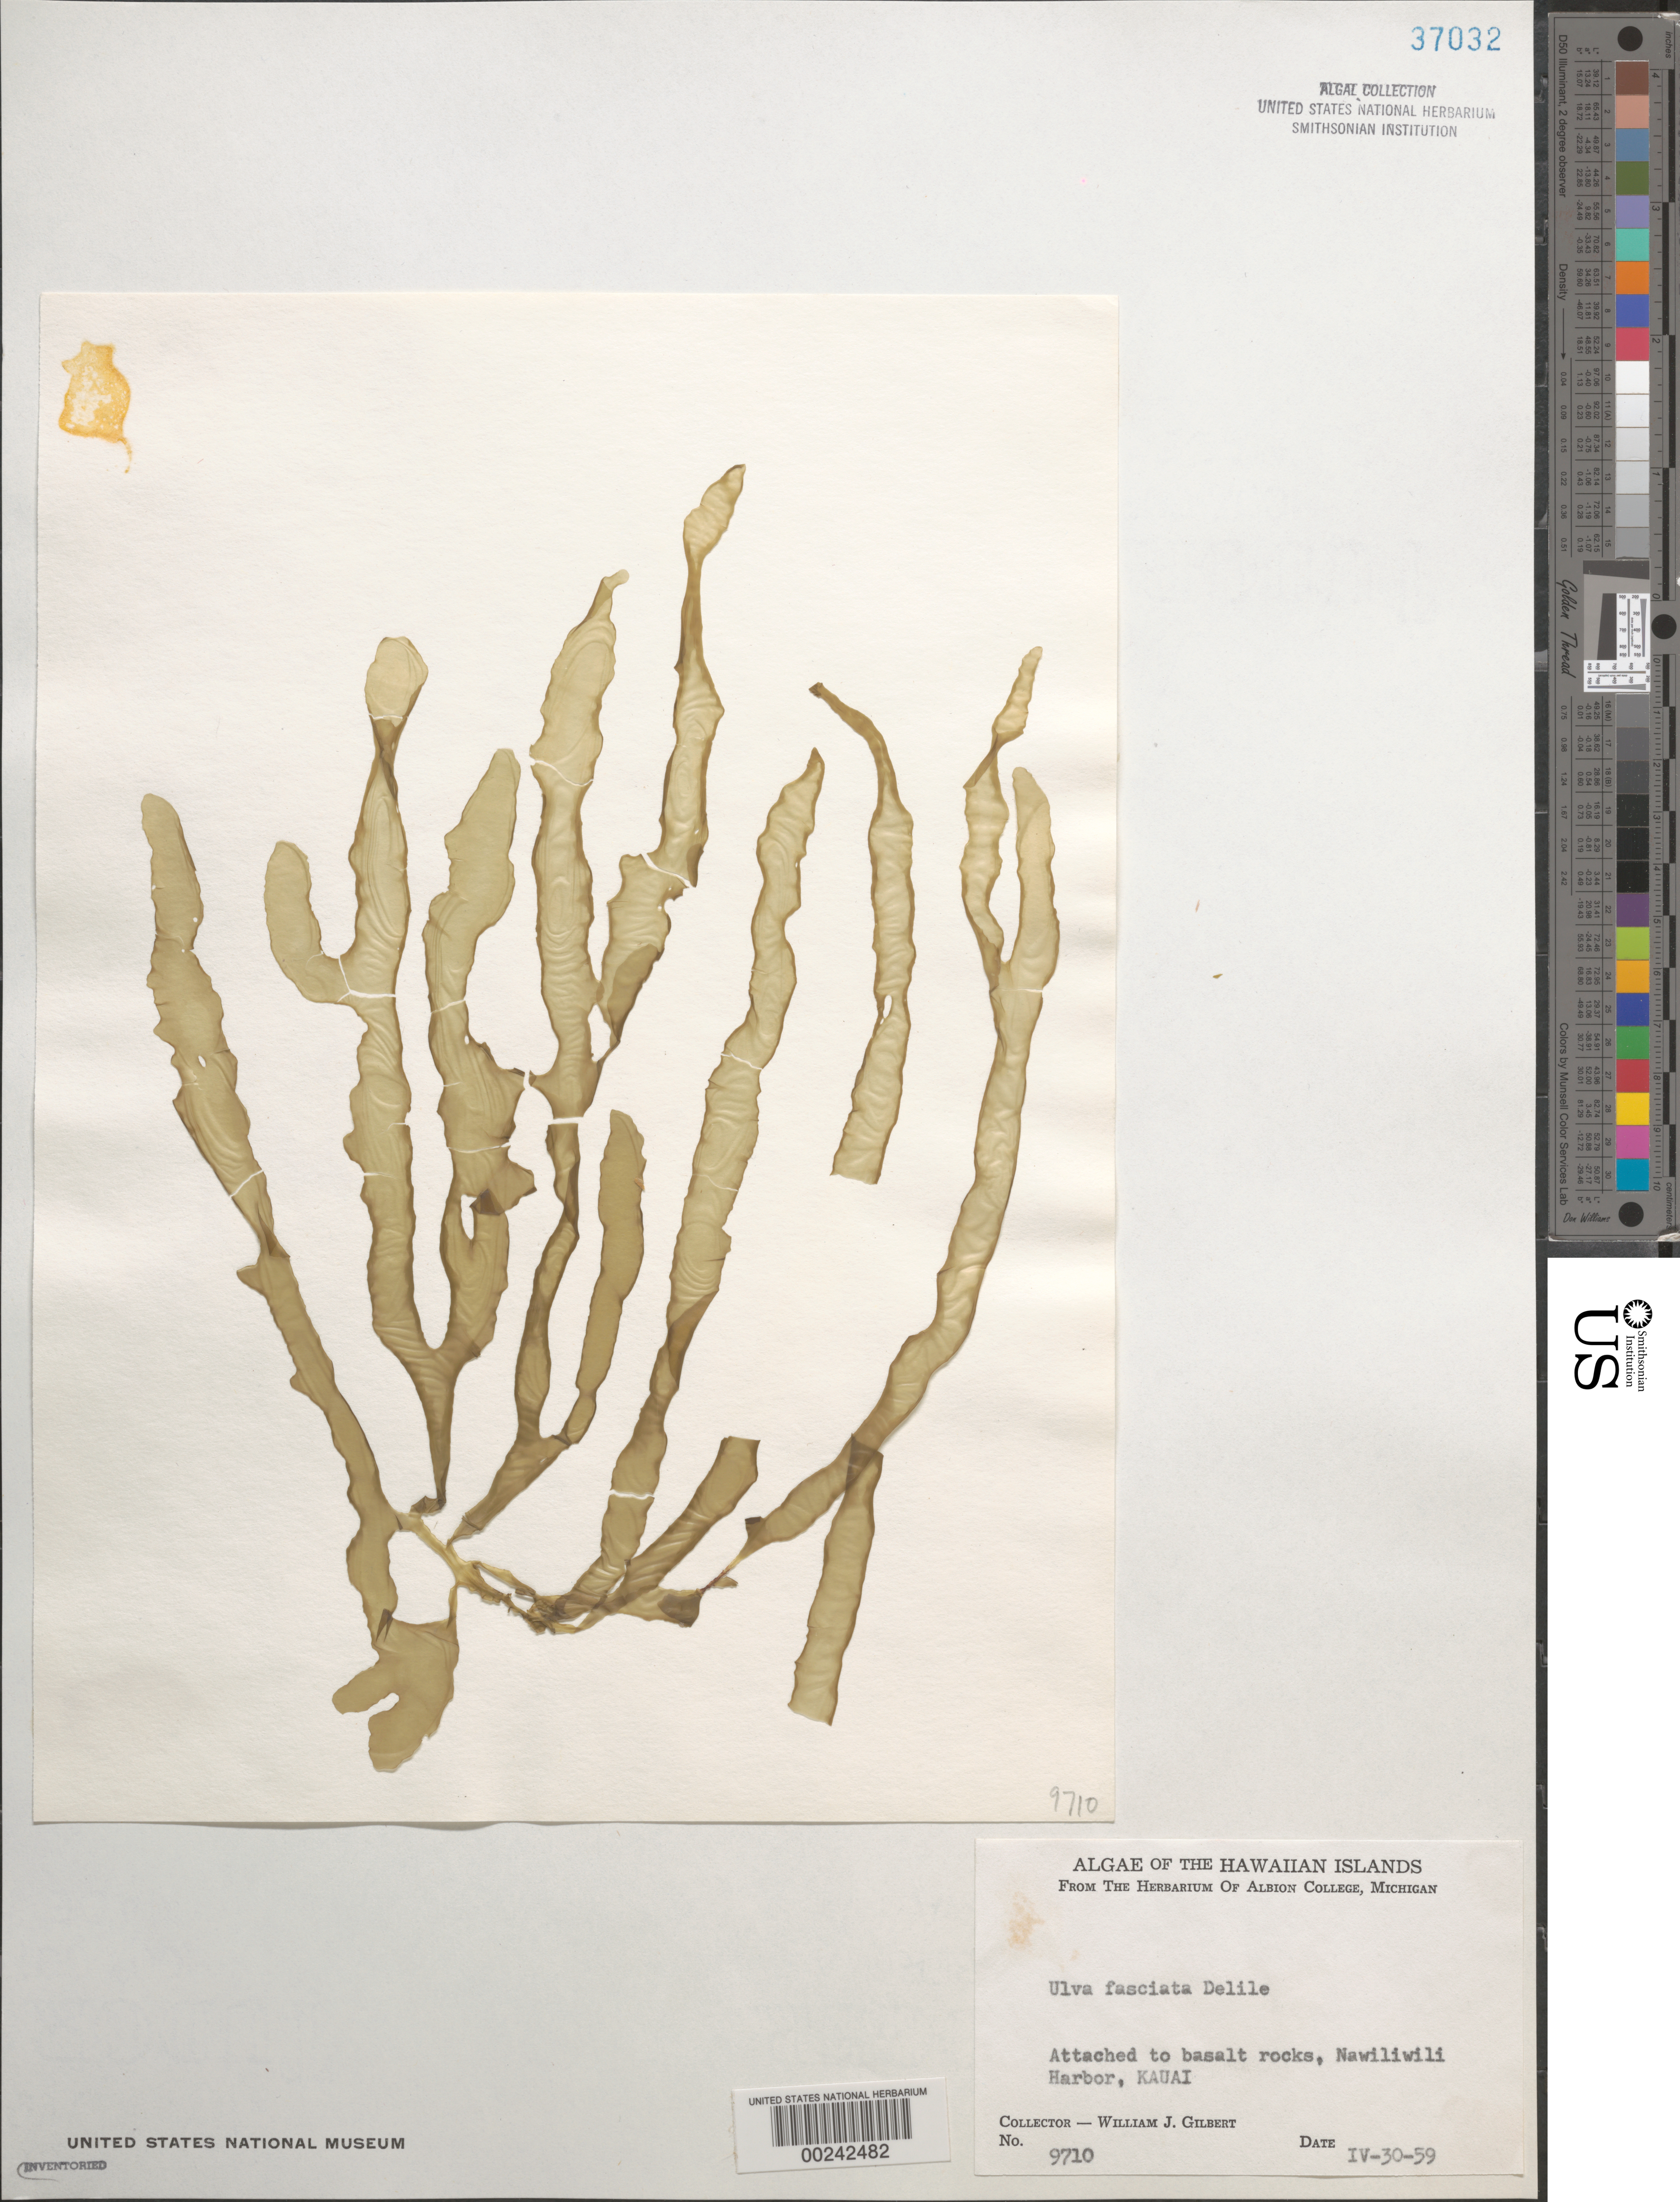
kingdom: Plantae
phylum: Chlorophyta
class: Ulvophyceae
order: Ulvales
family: Ulvaceae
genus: Ulva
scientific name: Ulva lactuca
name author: L.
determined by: Algae name updating Project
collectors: W. J. Gilbert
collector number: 9710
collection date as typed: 30 Apr 1959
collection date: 1959-04-30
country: United States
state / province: Hawaii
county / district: Kauai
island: Kaua'i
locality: Nawiliwili Harbor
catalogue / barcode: US 37032